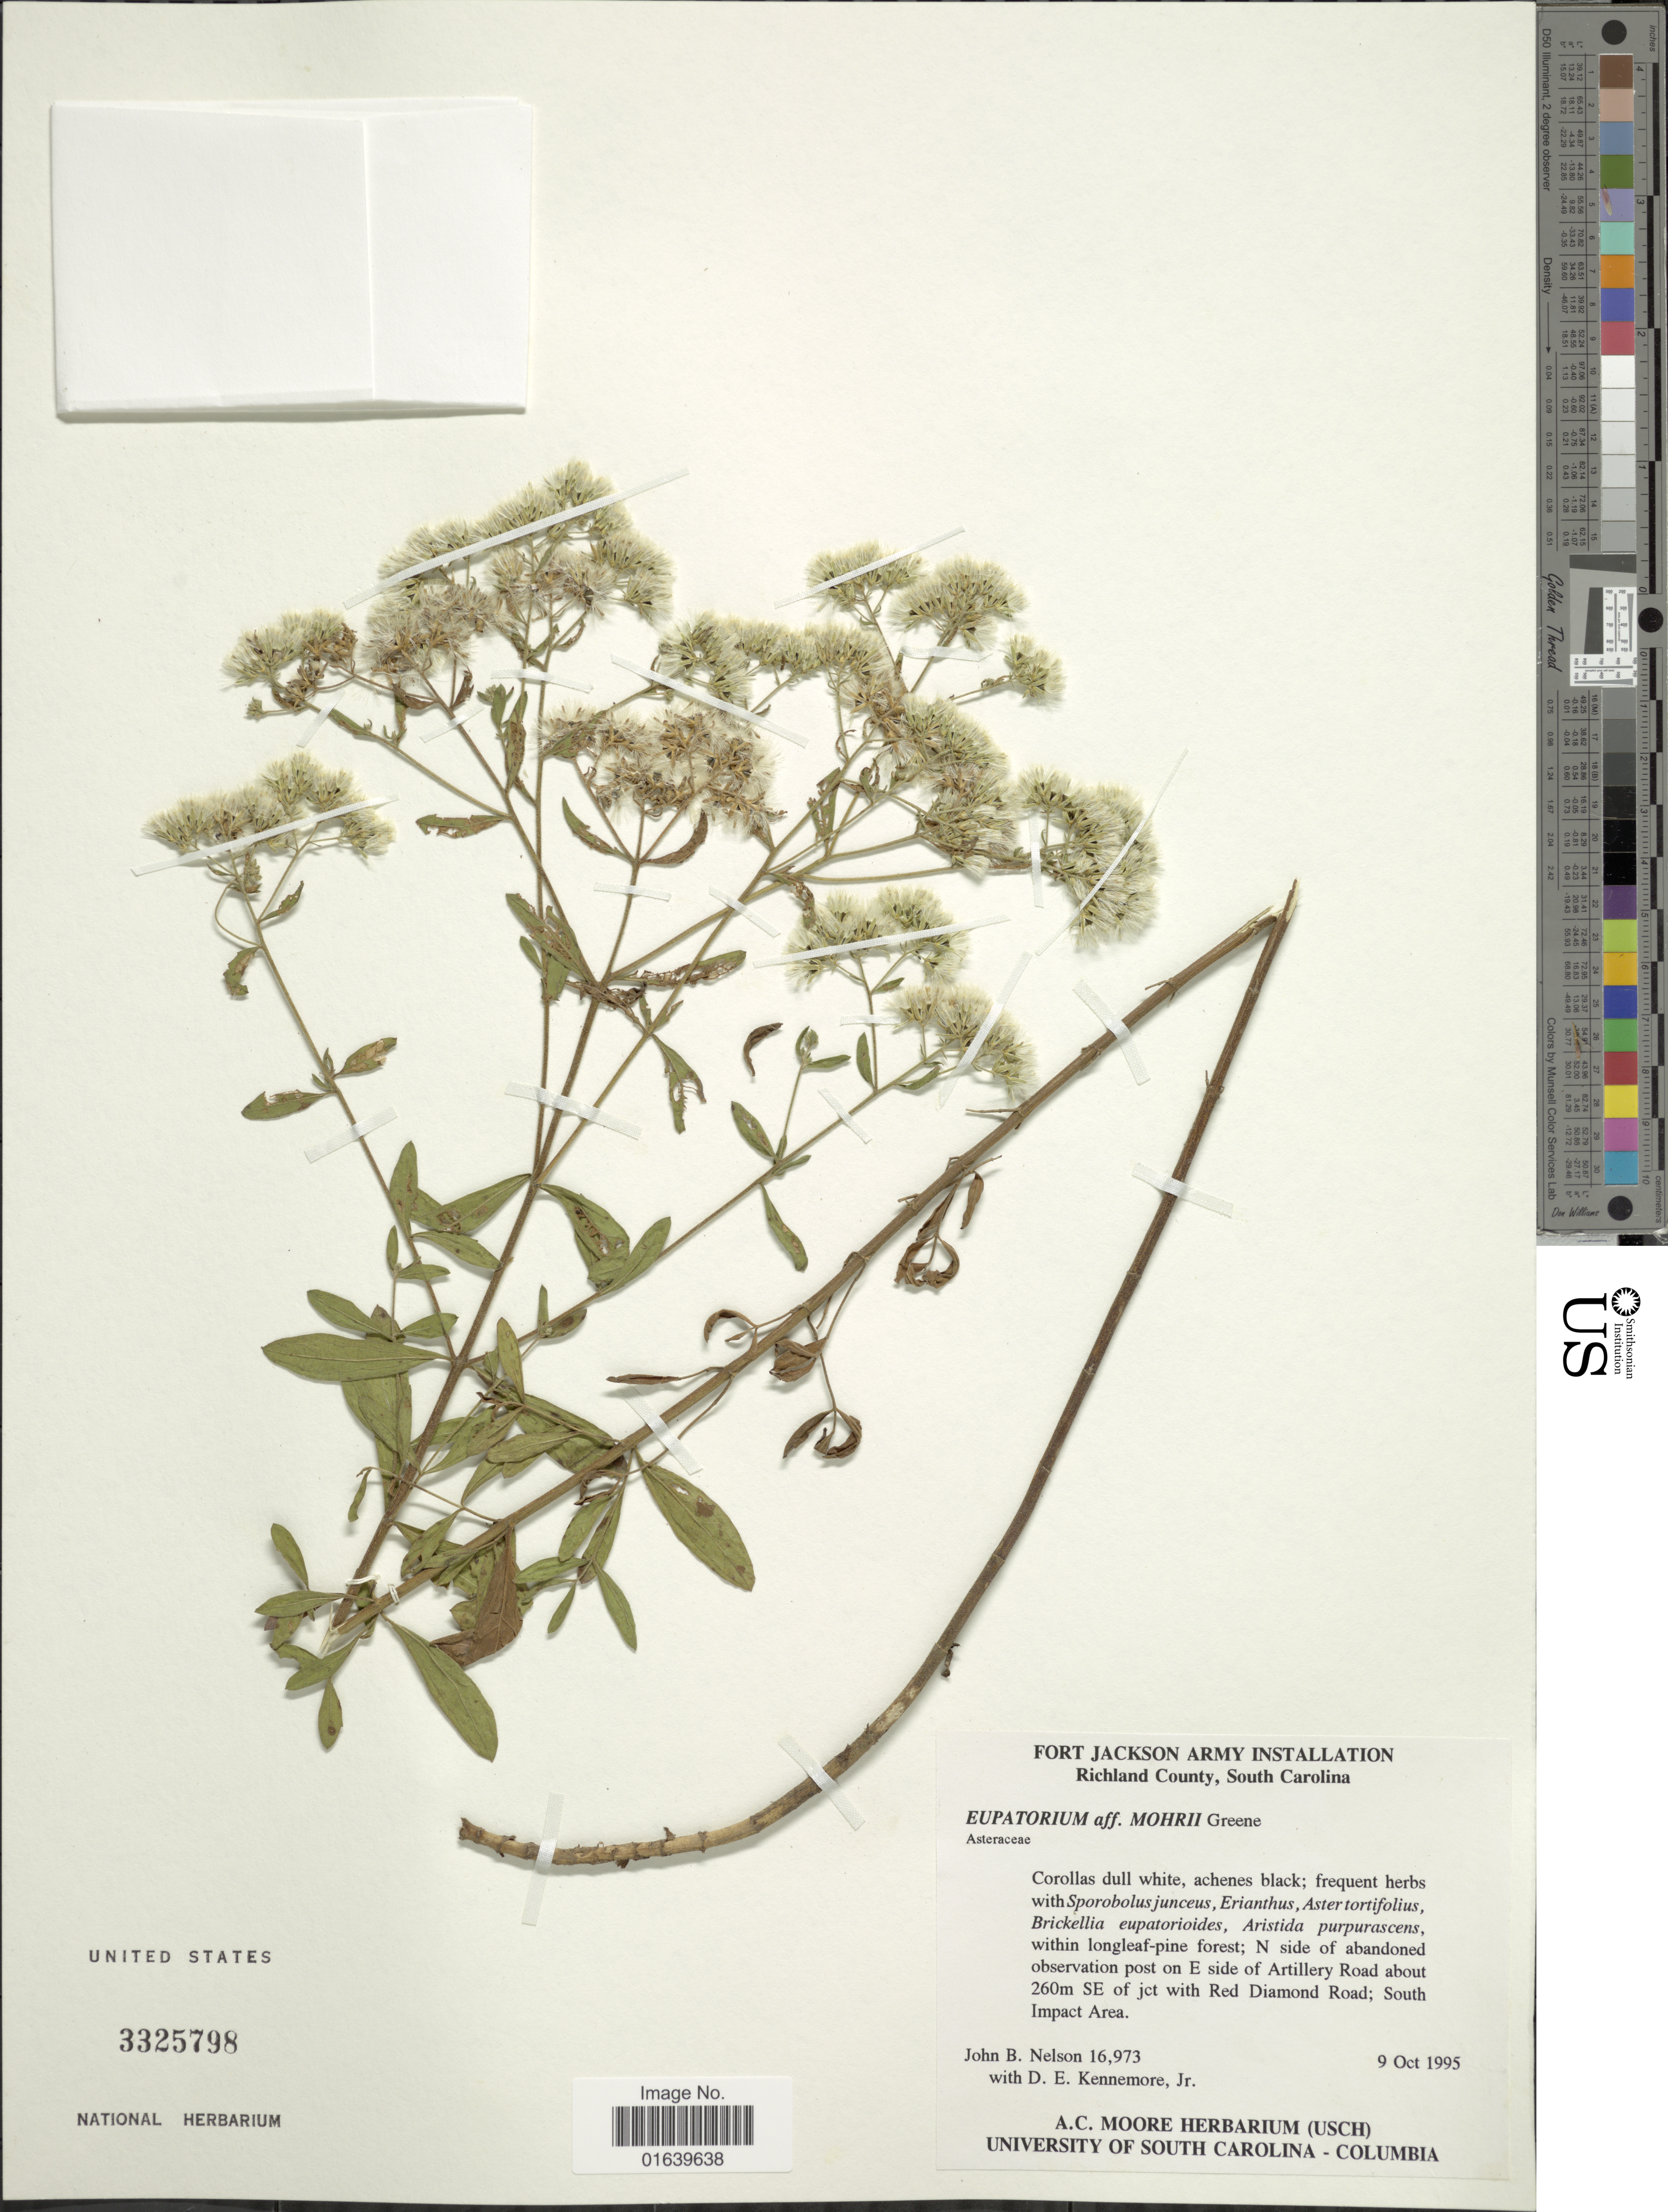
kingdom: Plantae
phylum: Tracheophyta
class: Magnoliopsida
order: Asterales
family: Asteraceae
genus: Eupatorium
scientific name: Eupatorium mohrii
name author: Greene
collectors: J. B. Nelson & D. Kennemore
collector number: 16973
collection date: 1995-10-09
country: United States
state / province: South Carolina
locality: Richland County; N side of abandoned observation post on E side of Artillery Road about 260m SE of jct with Red Diamond Road; South Impact Area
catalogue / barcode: US 3325798